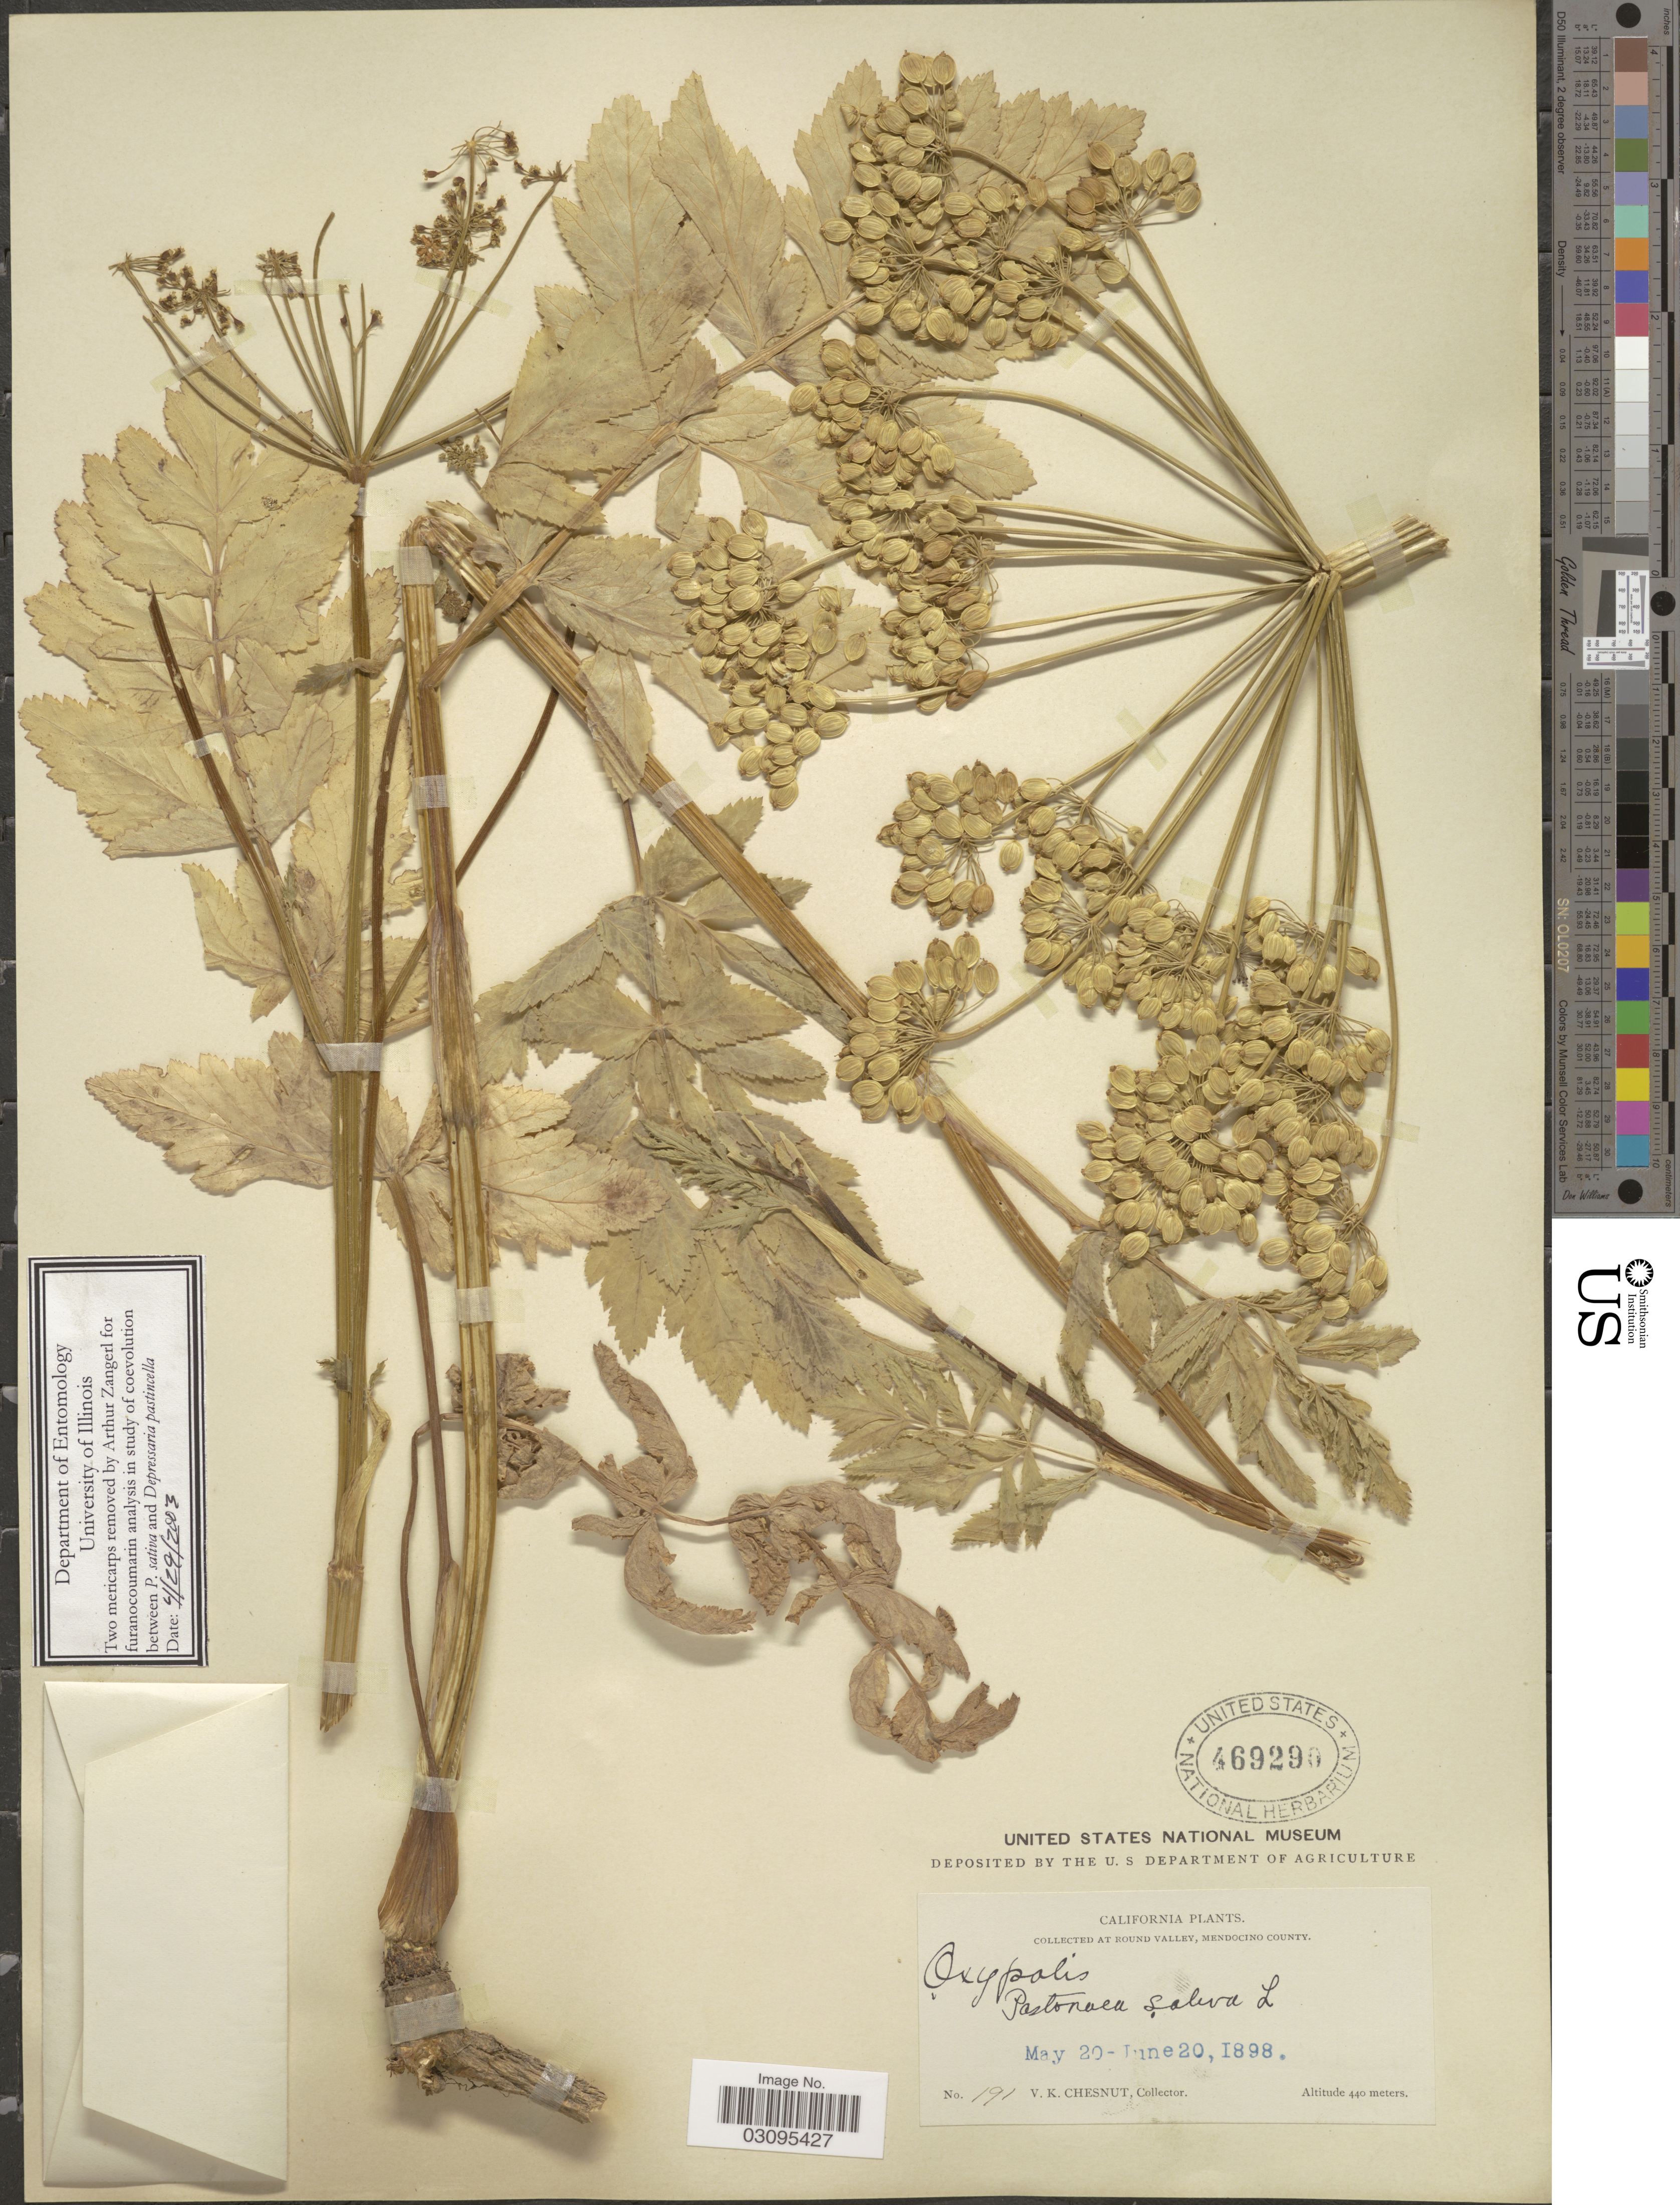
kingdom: Plantae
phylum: Tracheophyta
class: Magnoliopsida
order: Apiales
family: Apiaceae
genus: Pastinaca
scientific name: Pastinaca sativa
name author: L.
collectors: V. Chesnut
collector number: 191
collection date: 1898-05-20/1898-06-20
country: United States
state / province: California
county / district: Mendocino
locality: At Round Valley, Medocino County.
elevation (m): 440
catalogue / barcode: US 469290